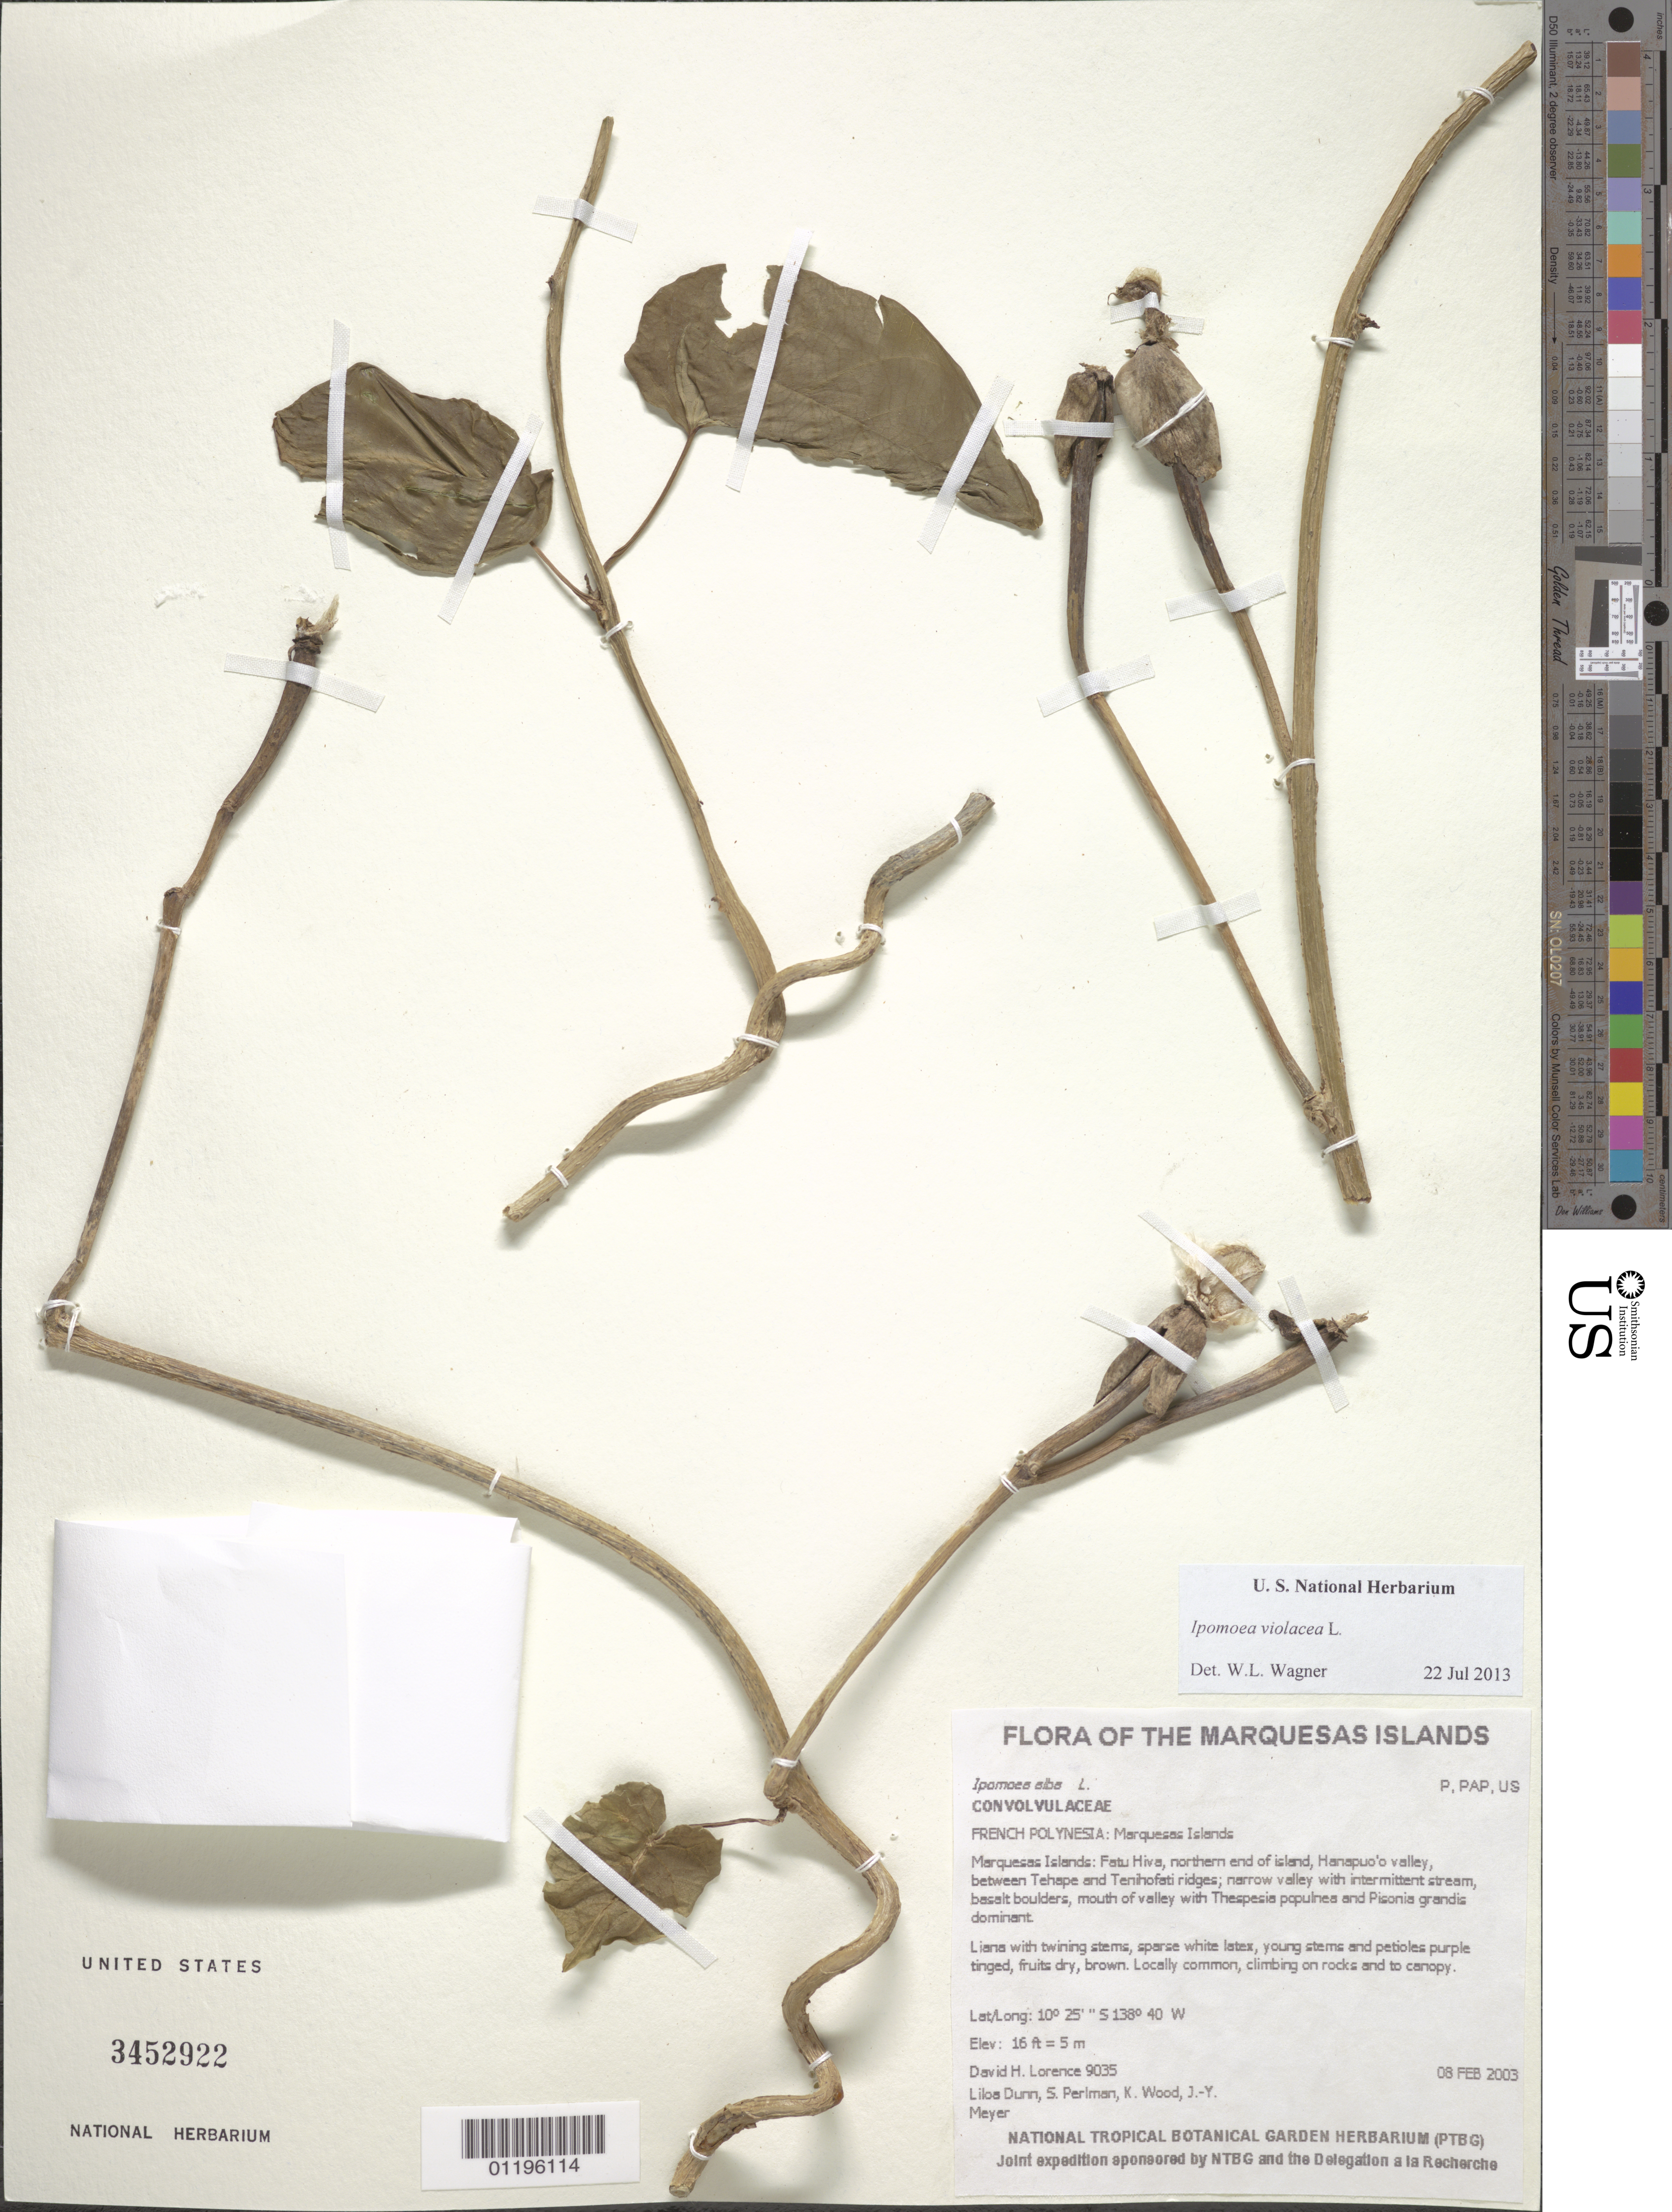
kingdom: Plantae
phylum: Tracheophyta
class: Magnoliopsida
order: Solanales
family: Convolvulaceae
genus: Ipomoea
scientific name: Ipomoea violacea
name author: L.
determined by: Lorence, David H., (PTBG), National Tropical Botanical Garden (UNITED STATES)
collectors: D. Lorence, L. Dunn, S. P. Perlman, K. R. Wood & J.-Y. Meyer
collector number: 9035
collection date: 2003-02-08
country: French Polynesia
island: Fatu Hiva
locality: Northern end of island, Hanapuo'o valley, between Tehape and Tenihofati ridges; narrow valley with intermittent stream, basalt boulders, mouth of valley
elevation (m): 5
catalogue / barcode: US 3452922